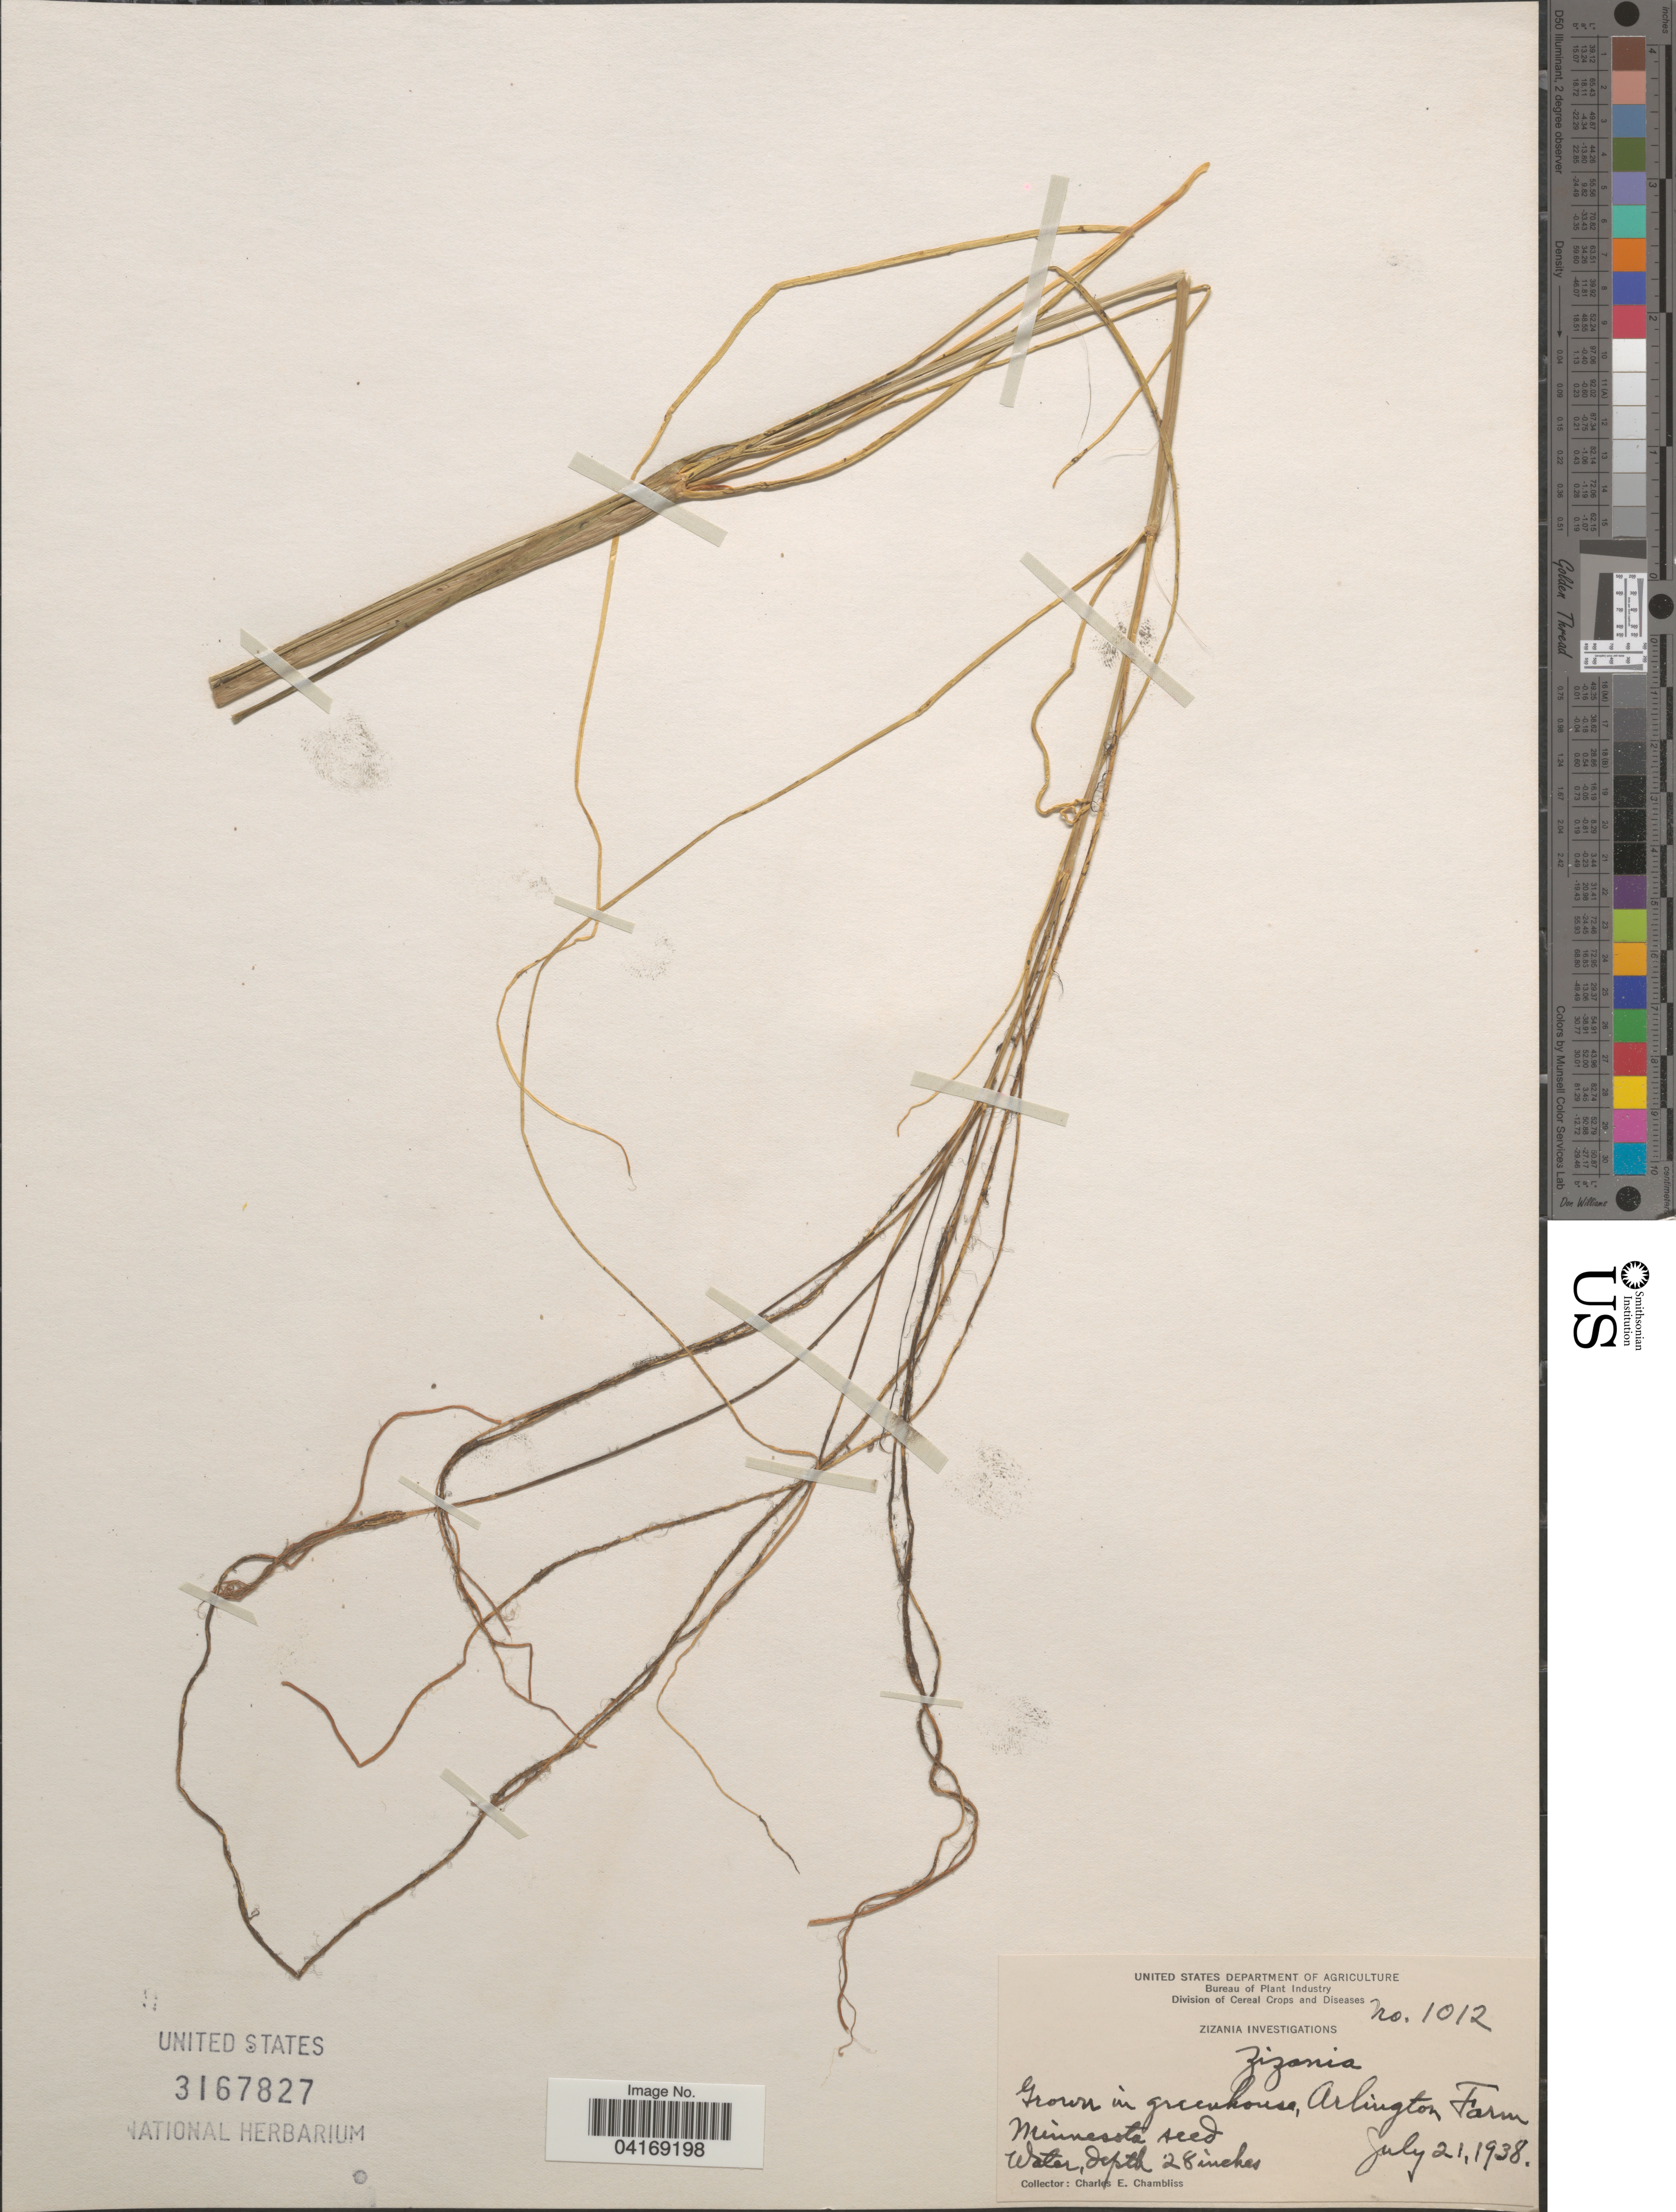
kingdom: Plantae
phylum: Tracheophyta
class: Liliopsida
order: Poales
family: Poaceae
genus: Zizania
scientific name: Zizania sp.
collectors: C. Chambliss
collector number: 1012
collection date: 1938-07-21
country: United States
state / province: Virginia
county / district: Arlington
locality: In greenhouse, Arlington Farm.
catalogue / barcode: US 3167827